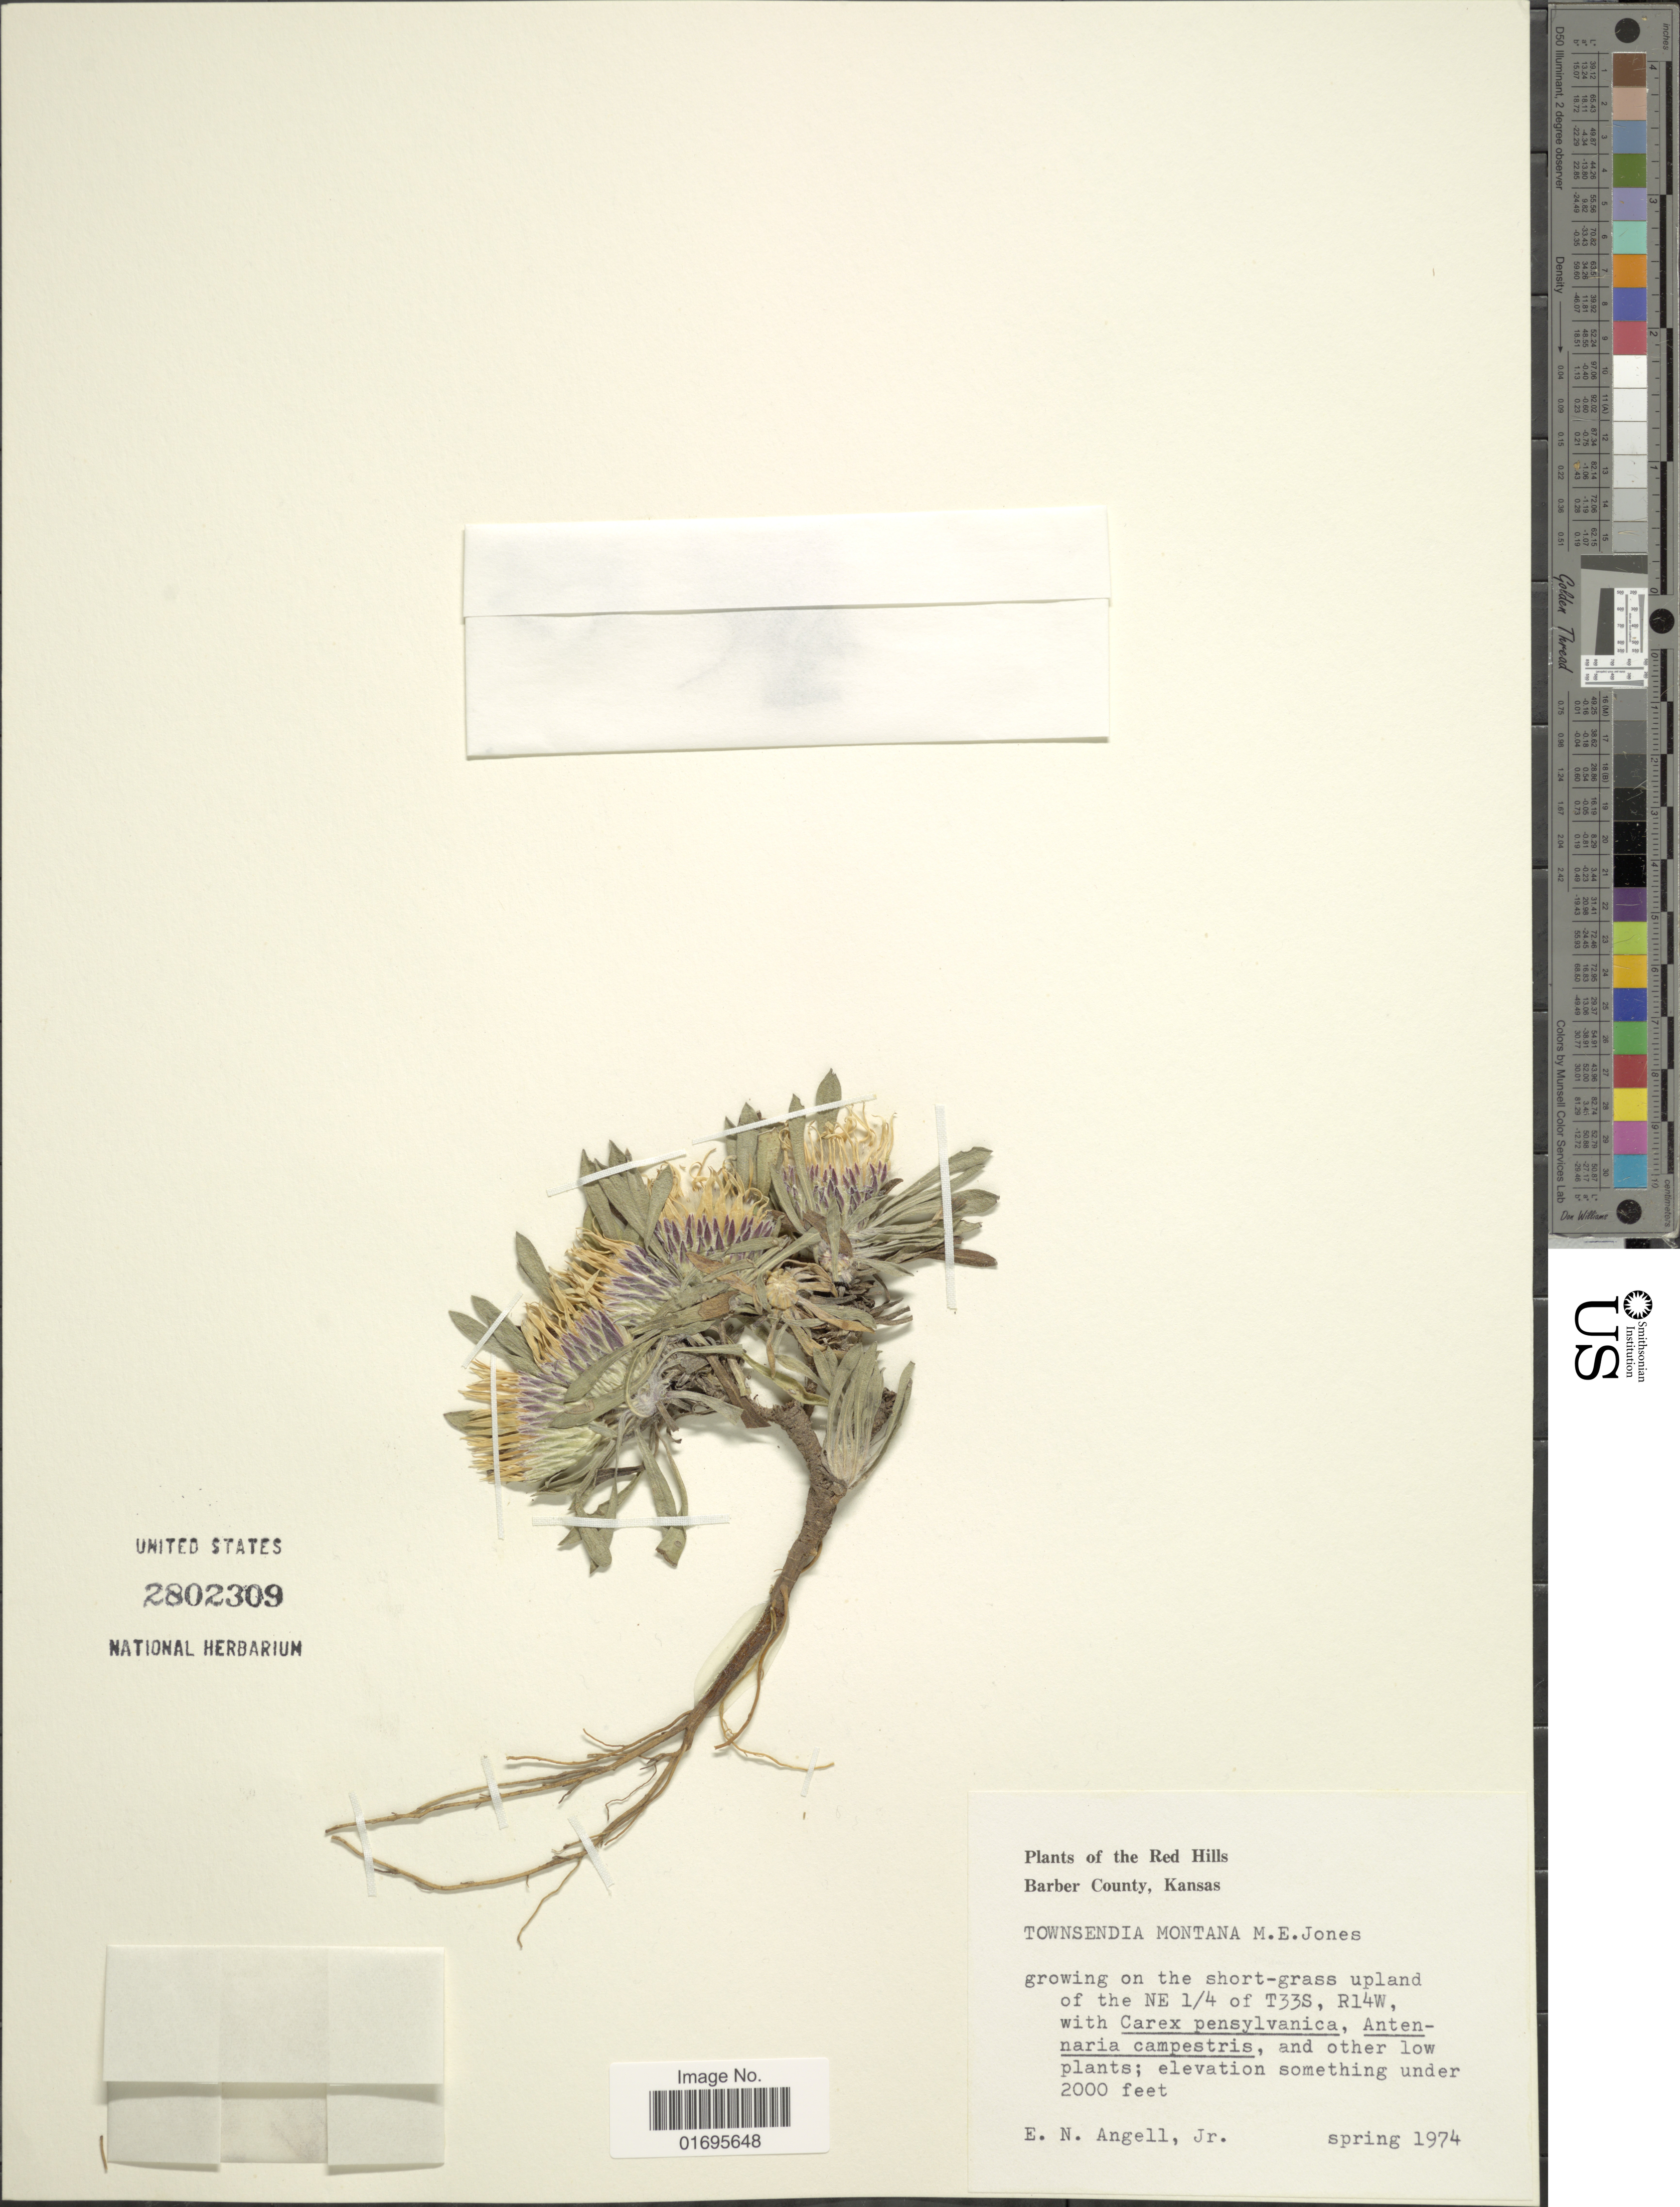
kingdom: Plantae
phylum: Tracheophyta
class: Magnoliopsida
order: Asterales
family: Asteraceae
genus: Townsendia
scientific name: Townsendia montana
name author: M.E. Jones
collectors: J. Angell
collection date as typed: spring 1974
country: United States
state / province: Kansas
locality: Growing on the shirt-grass upland of the NE 1/4 of T33S, R14W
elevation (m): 610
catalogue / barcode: US 2802309